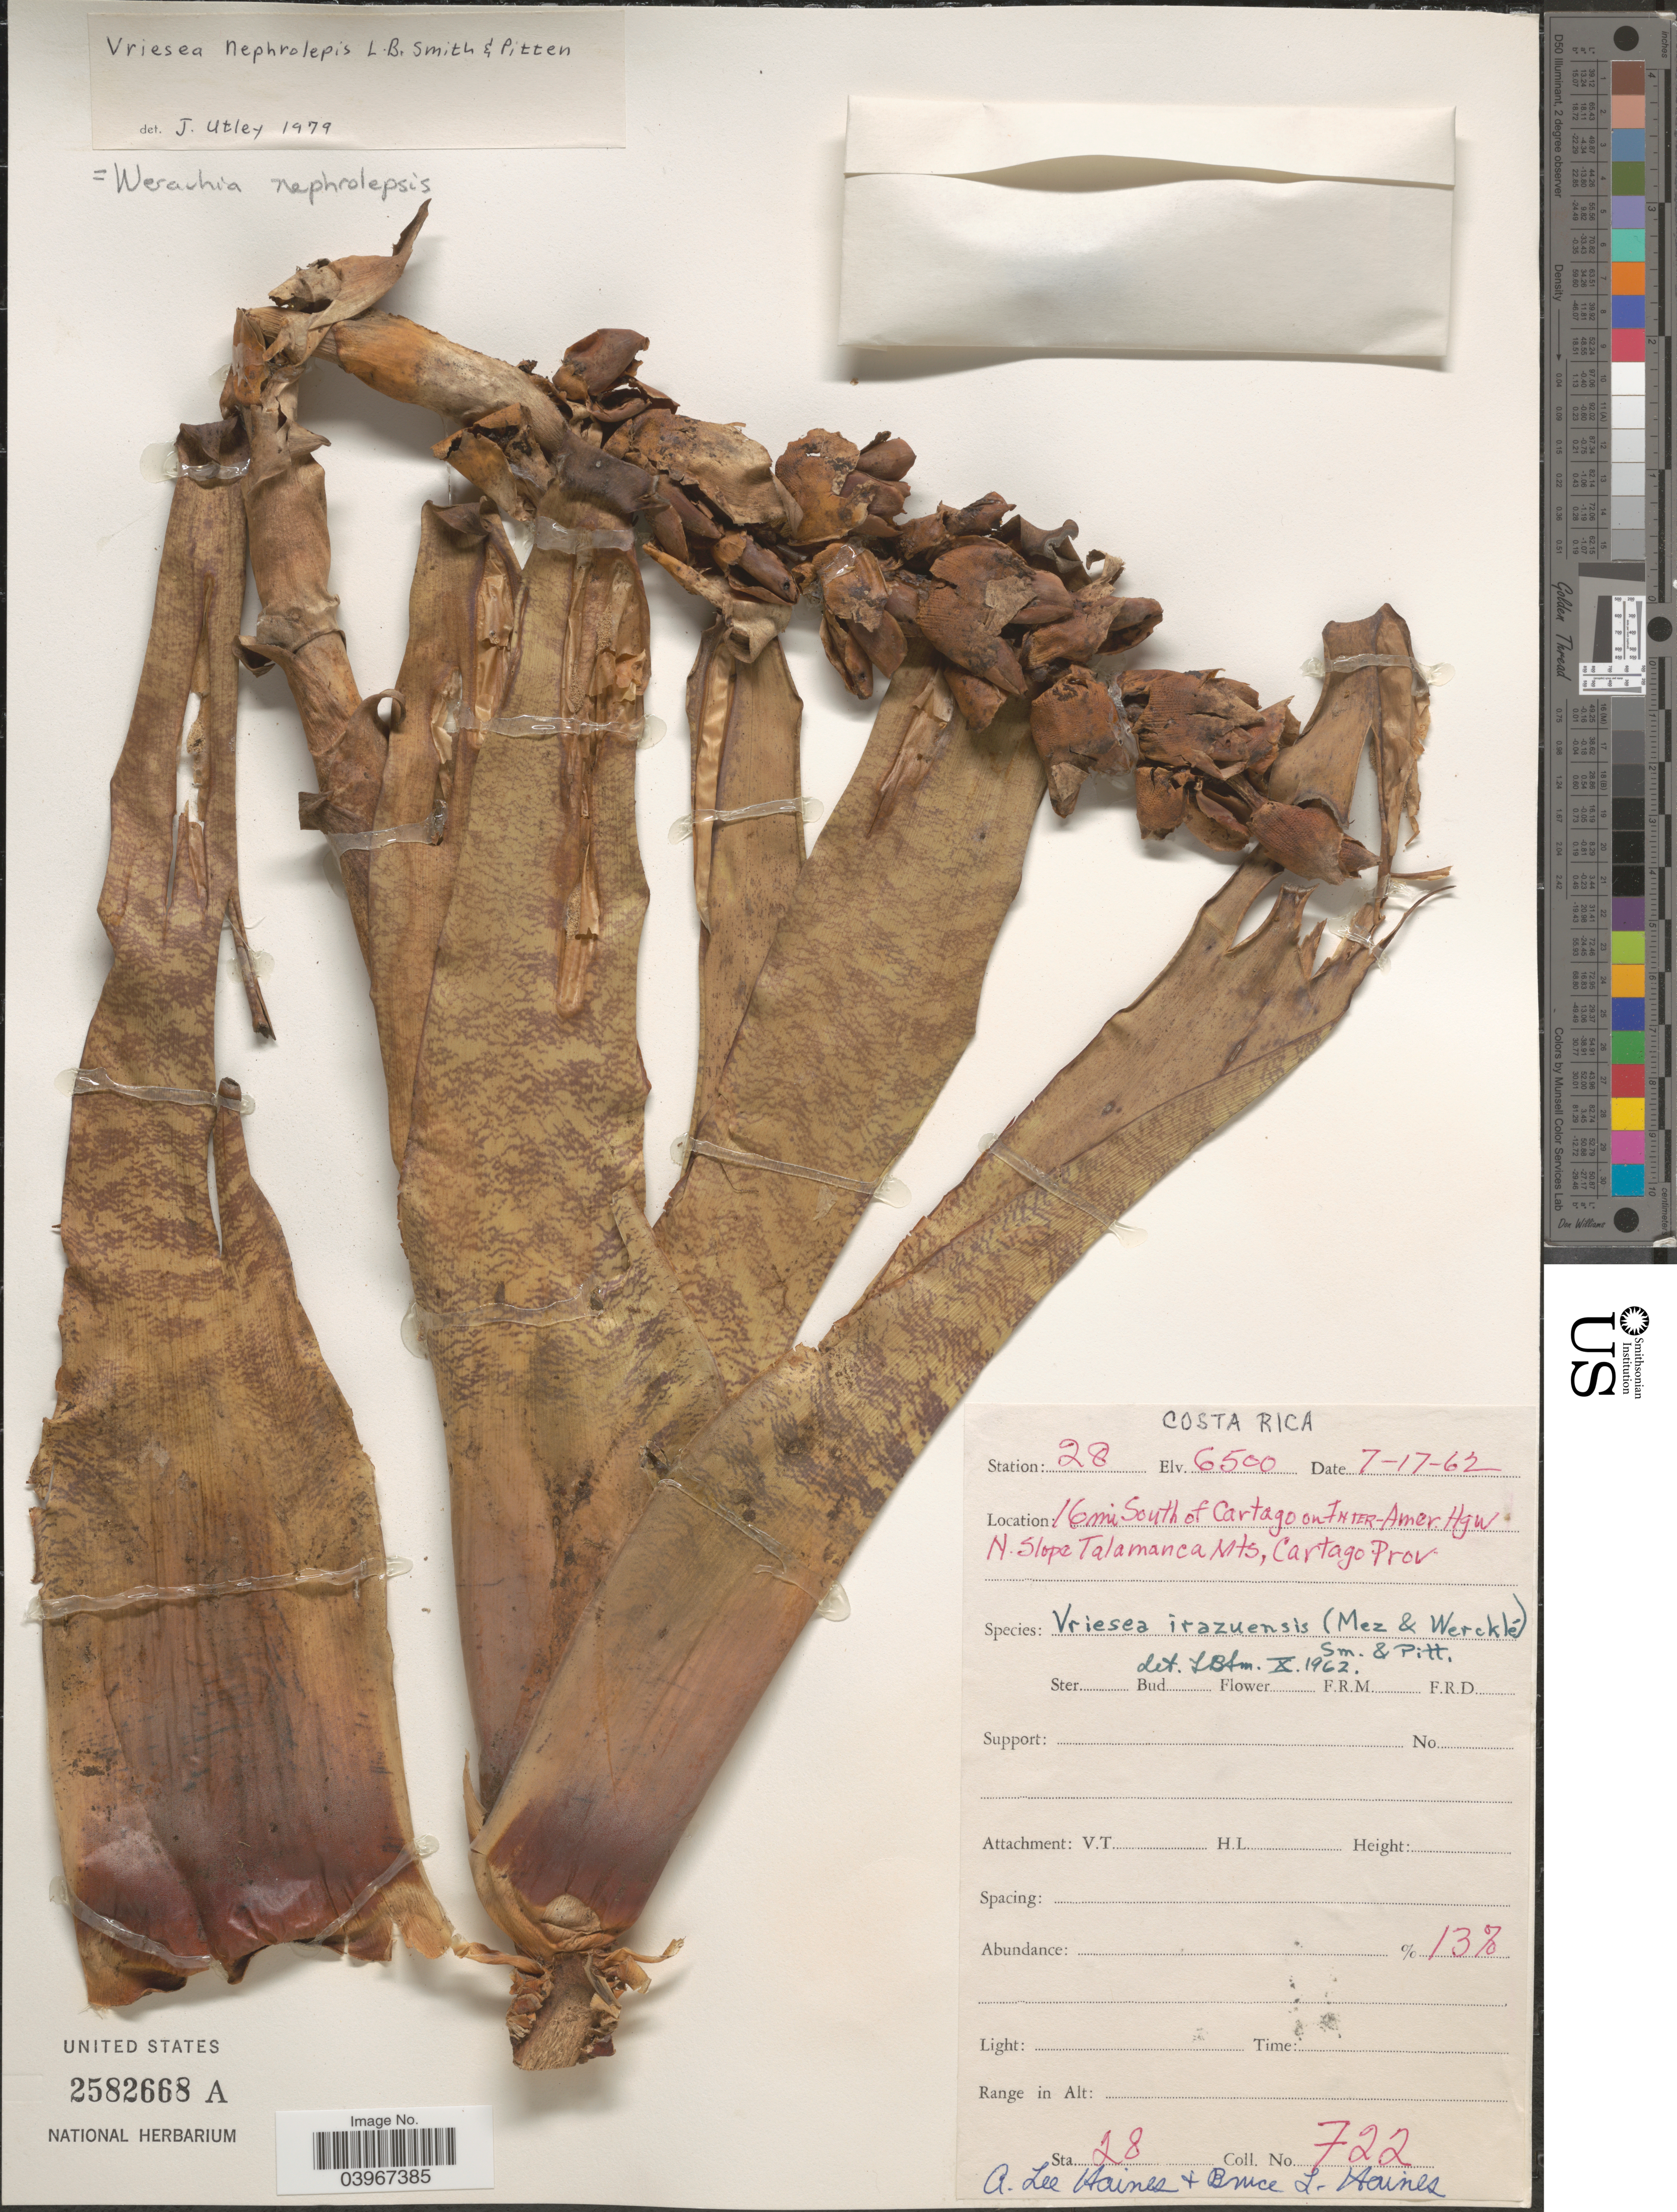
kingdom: Plantae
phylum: Tracheophyta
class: Liliopsida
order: Poales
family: Bromeliaceae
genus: Werauhia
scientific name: Werauhia nephrolepis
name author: (L.B. Sm. & Pittendr.) J.R. Grant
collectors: A. L. Haines & B. L. Haines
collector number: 722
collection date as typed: Transcribed d/m/y: 17/7/62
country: Costa Rica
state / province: Cartago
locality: Station 28. 16 mi South of Cartago on Inter-Amer. Hgw N. Slope Talamanca Mts.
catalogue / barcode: US 2582668A